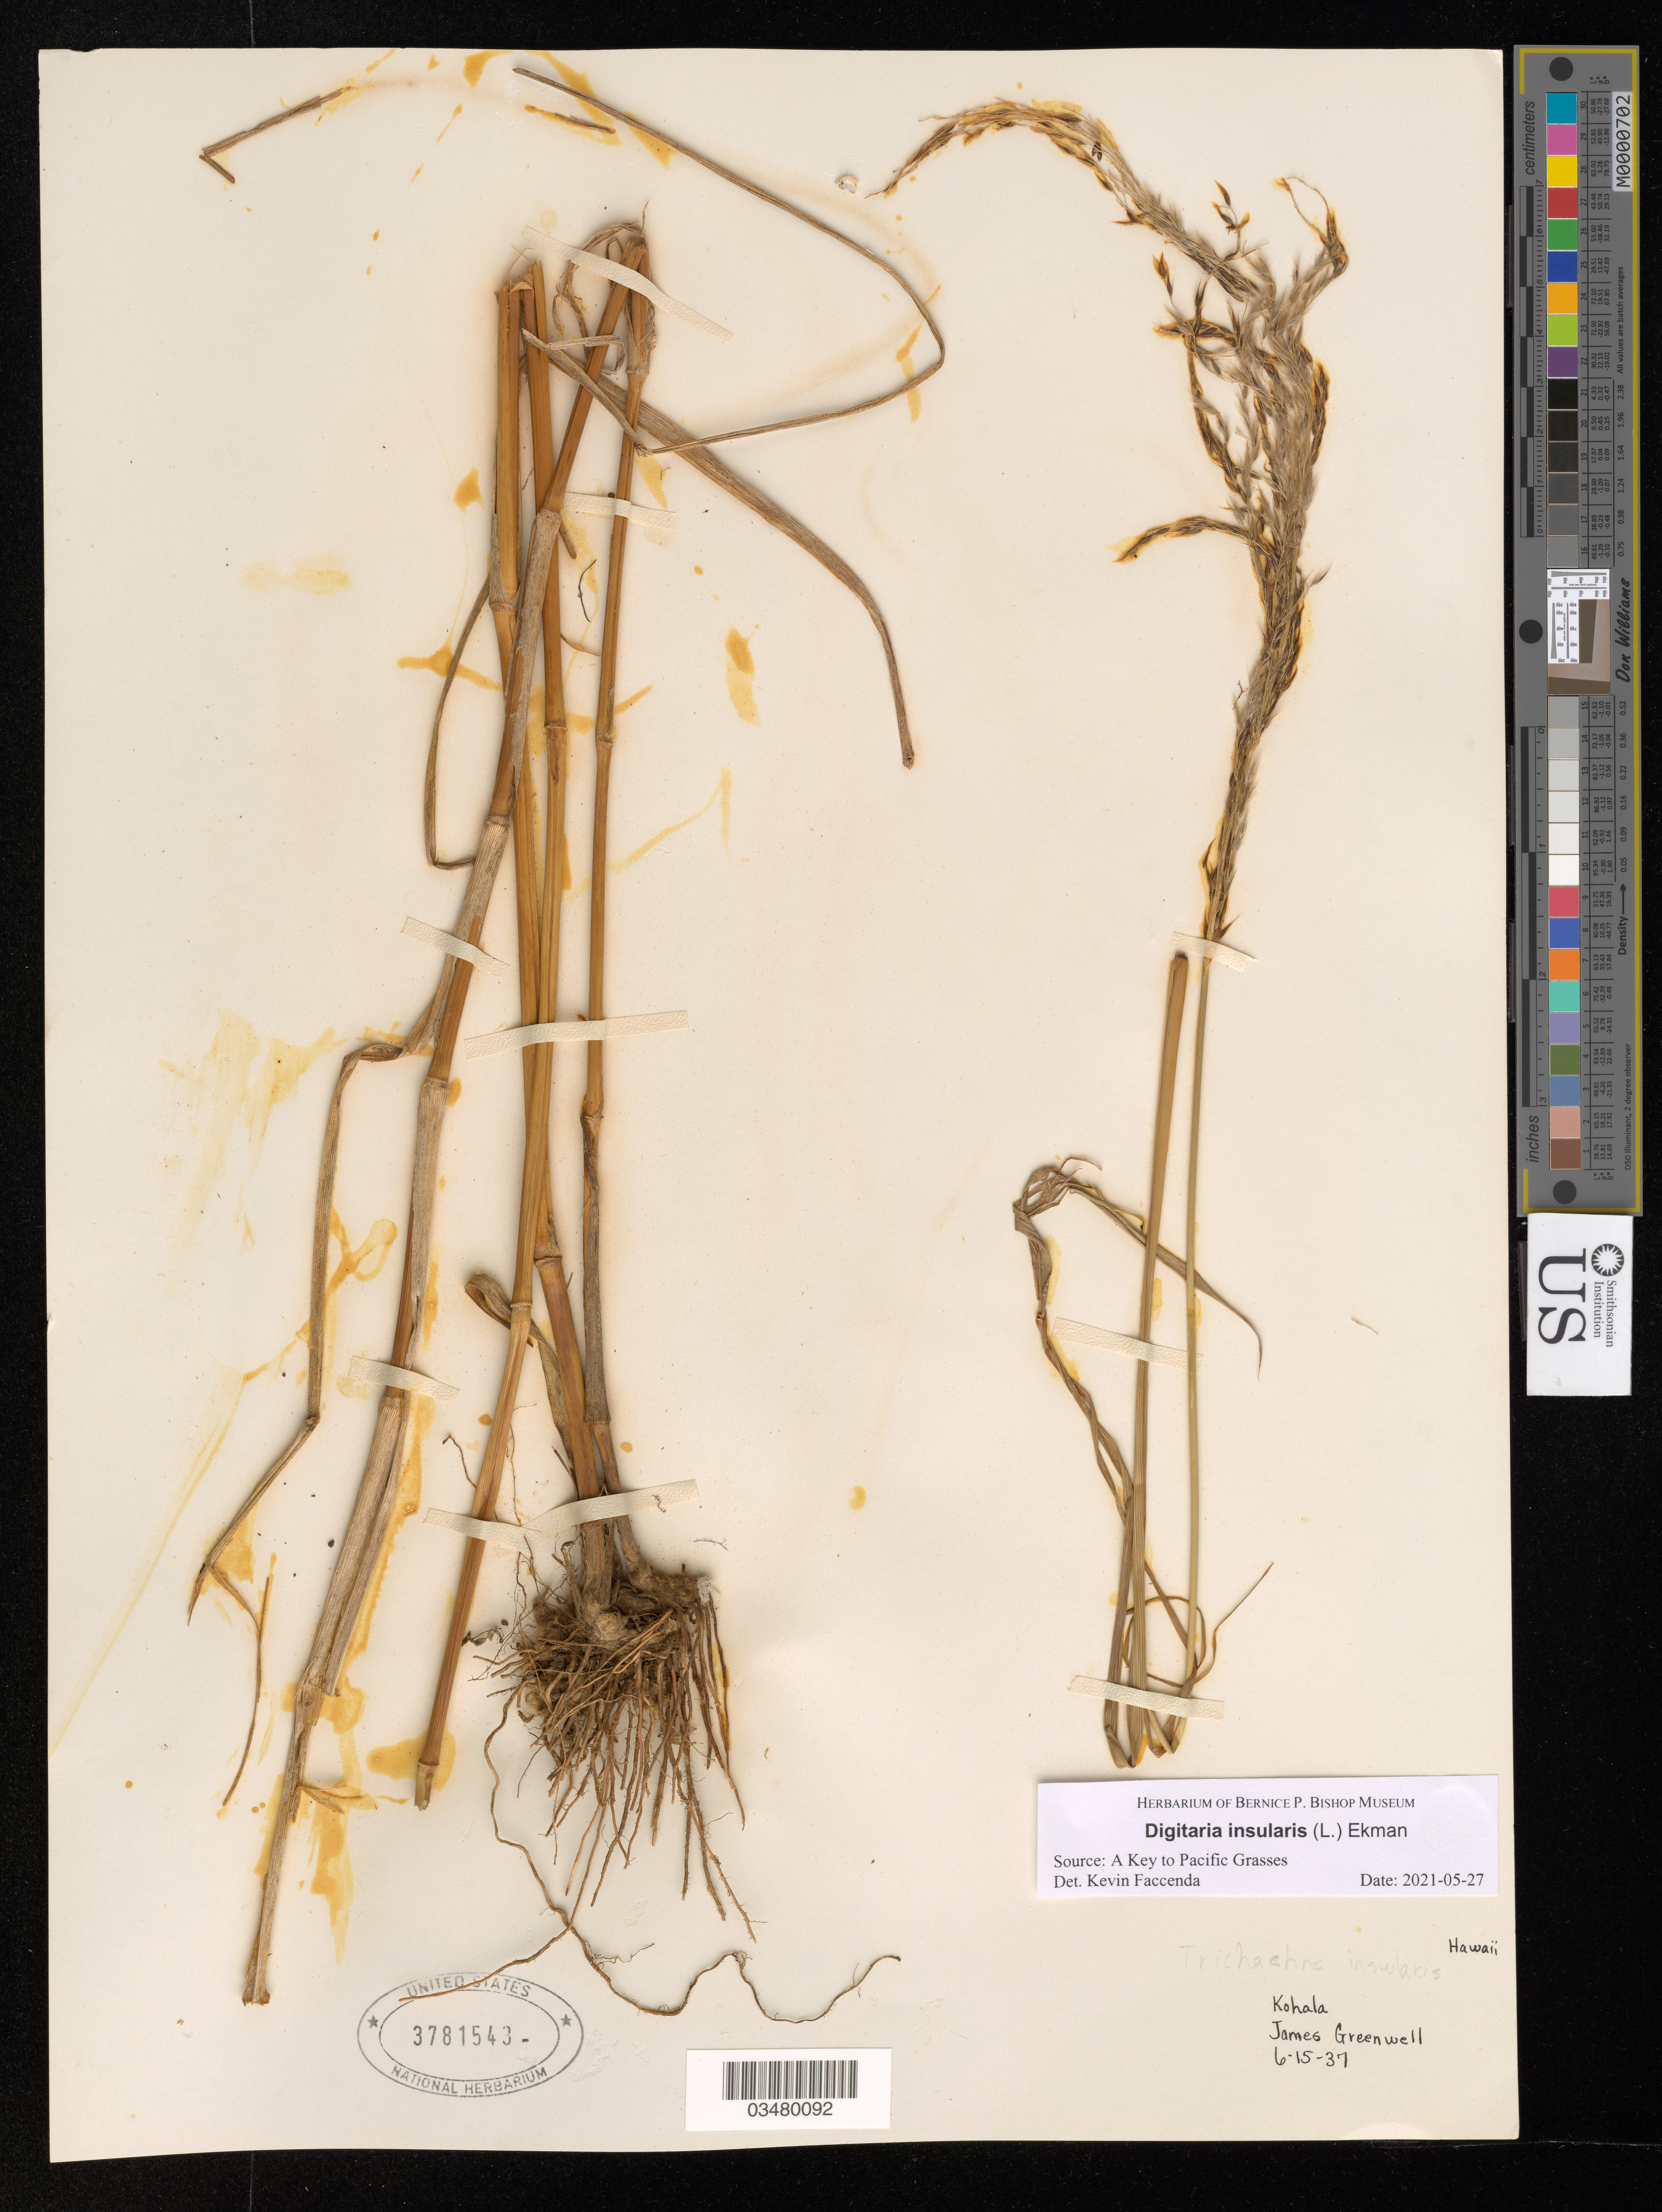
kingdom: Plantae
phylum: Tracheophyta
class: Liliopsida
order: Poales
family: Poaceae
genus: Digitaria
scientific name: Digitaria insularis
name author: (L.) Mez ex Ekman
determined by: Faccenda, K.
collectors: J. Greenwell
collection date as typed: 6-15-37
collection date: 1937-06-15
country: United States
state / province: Hawaii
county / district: Hawaii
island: Hawaii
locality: Kohala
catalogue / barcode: US 3781543